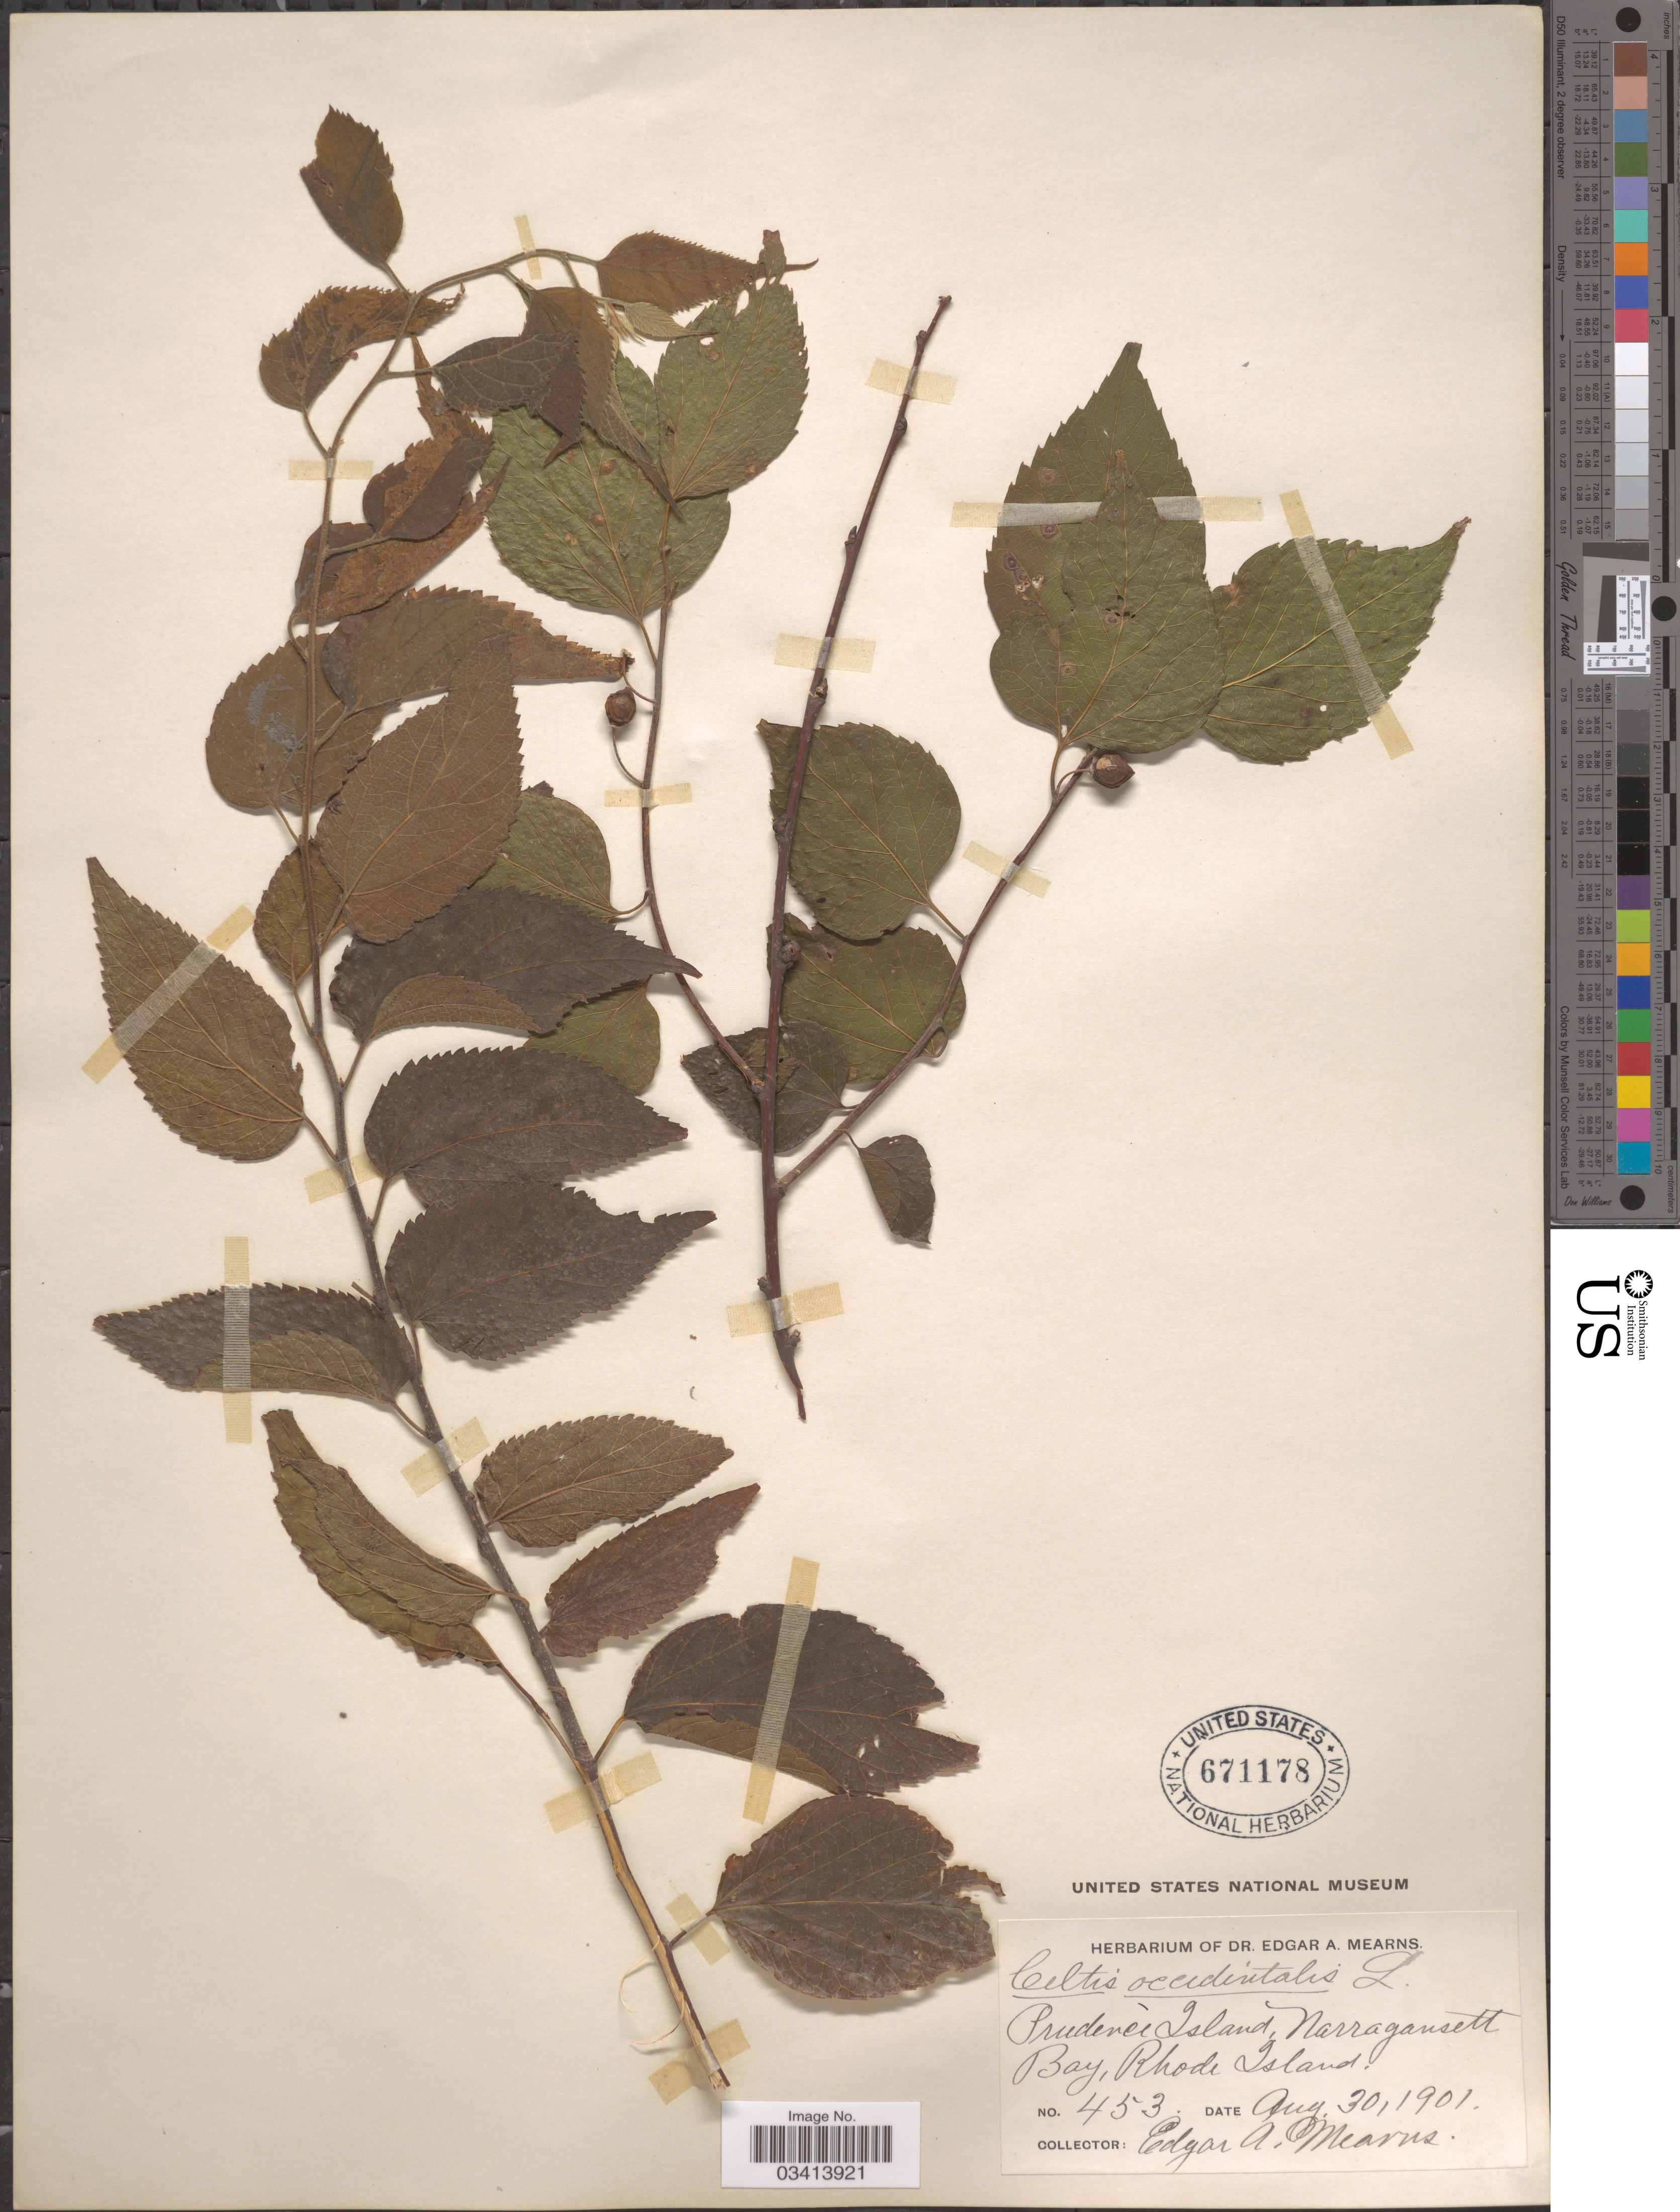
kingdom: Plantae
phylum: Tracheophyta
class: Magnoliopsida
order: Rosales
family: Cannabaceae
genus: Celtis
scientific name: Celtis occidentalis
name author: L.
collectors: E. A. Mearns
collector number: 453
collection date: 1901-08-30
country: United States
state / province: Rhode Island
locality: Prudence Island, Narragansett Bay.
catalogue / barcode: US 671178